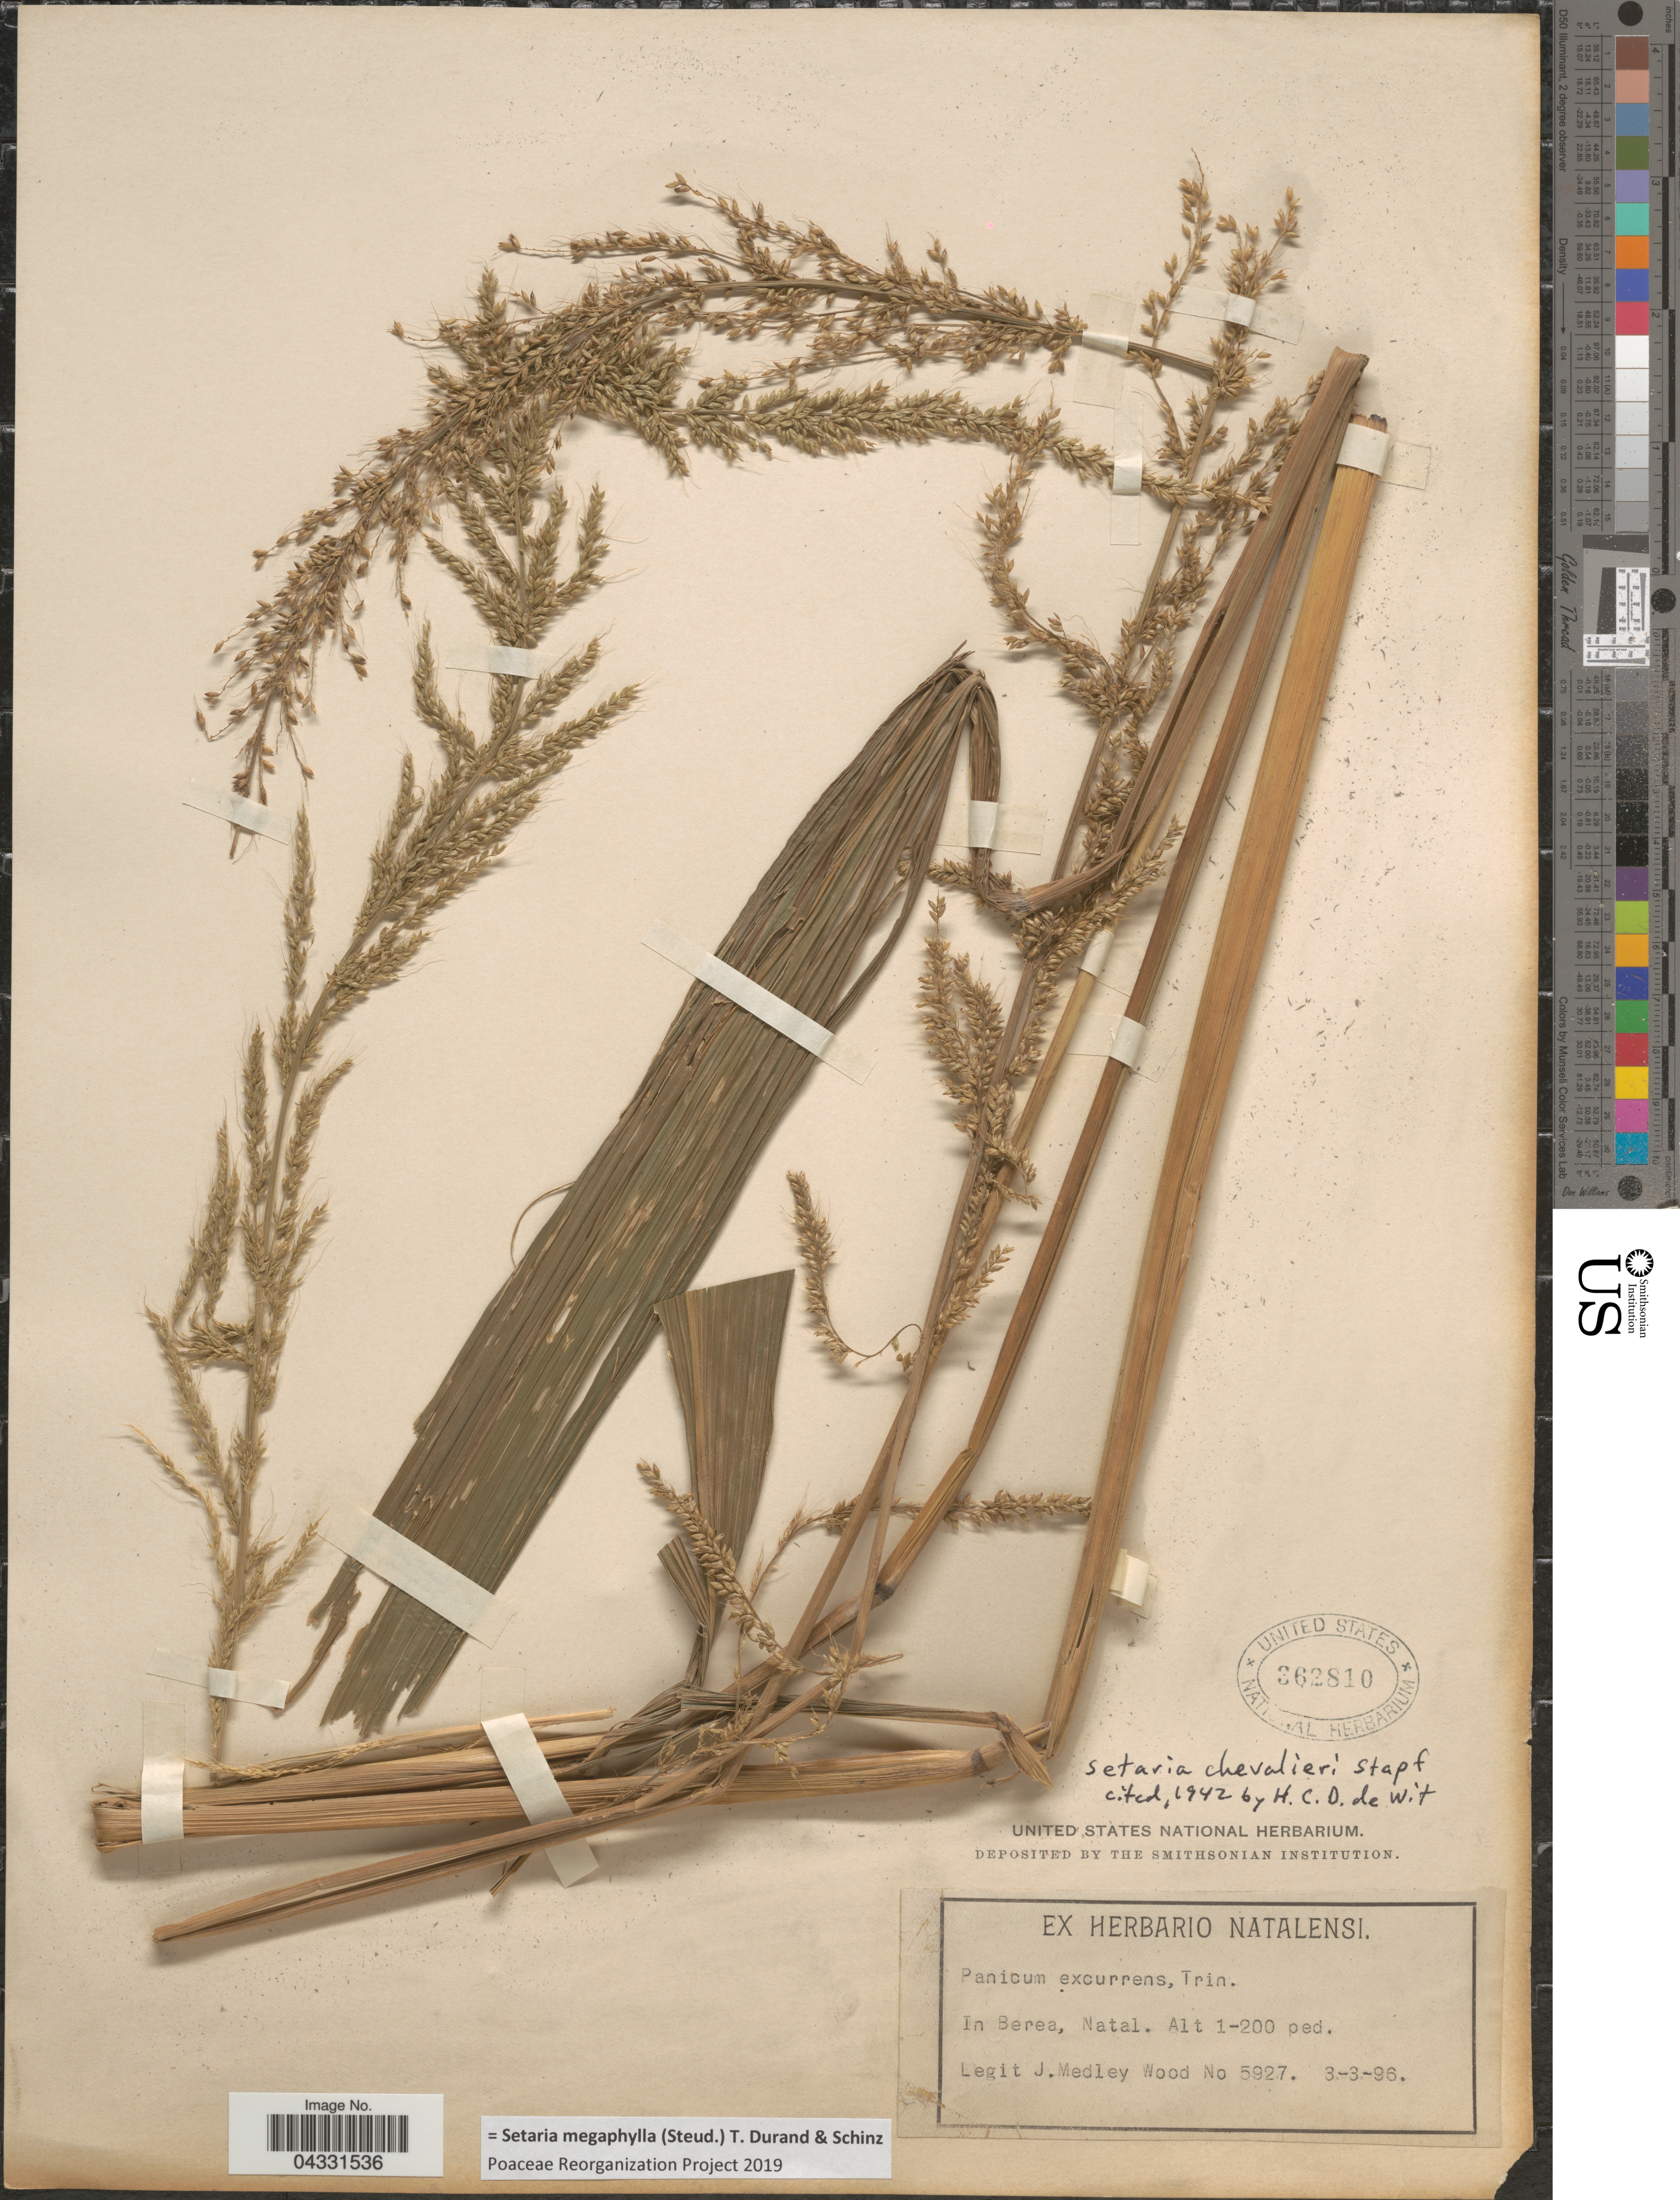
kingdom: Plantae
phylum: Tracheophyta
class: Liliopsida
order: Poales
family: Poaceae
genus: Setaria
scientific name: Setaria megaphylla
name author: (Steud.) Durieu & Schinz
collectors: J. M. Wood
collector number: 5927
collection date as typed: Transcribed d/m/y: 3/3/96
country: South Africa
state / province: KwaZulu-Natal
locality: In Berea, Natal.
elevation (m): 366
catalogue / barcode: US 362810